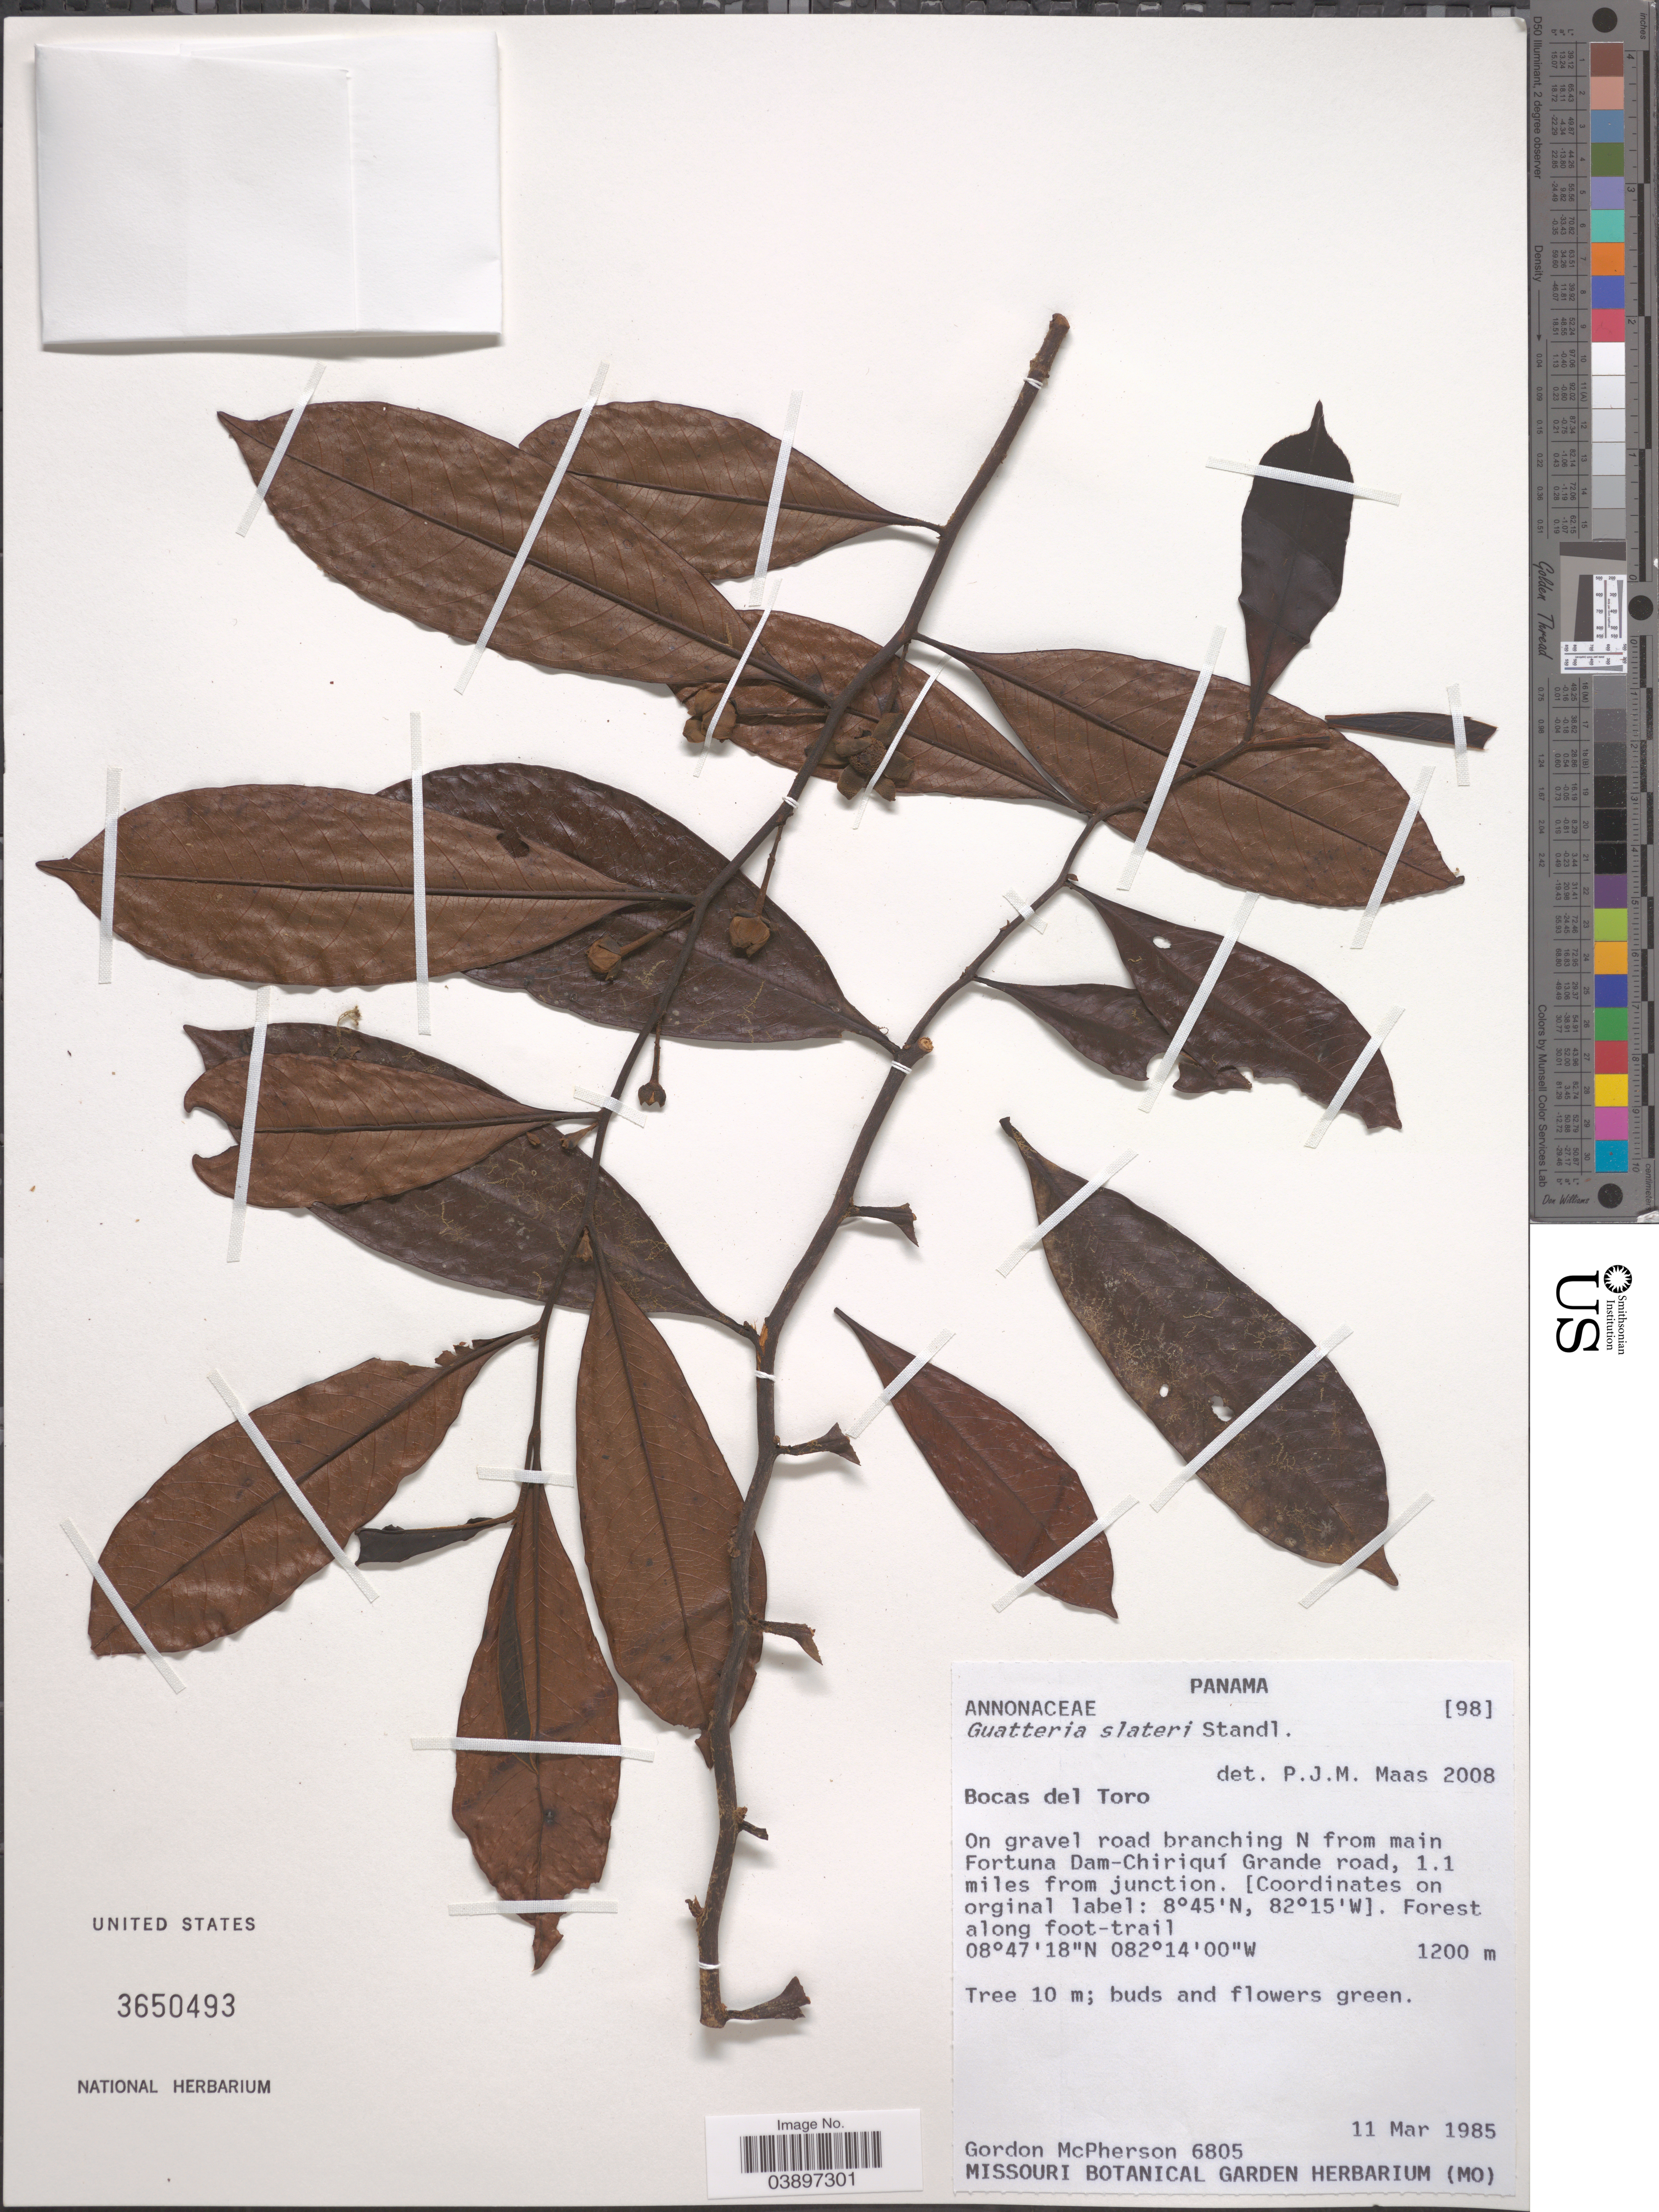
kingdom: Plantae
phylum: Tracheophyta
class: Magnoliopsida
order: Magnoliales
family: Annonaceae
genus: Guatteria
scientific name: Guatteria slateri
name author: Standl.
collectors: G. McPherson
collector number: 6805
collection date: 1985-03-11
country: Panama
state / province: Bocas del Toro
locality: On gravel road branching N from main Fortuna Dam-Chiriquí Grande road, 1.1 miles from junction. Forest along foot-trail.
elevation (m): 1200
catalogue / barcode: US 3650493